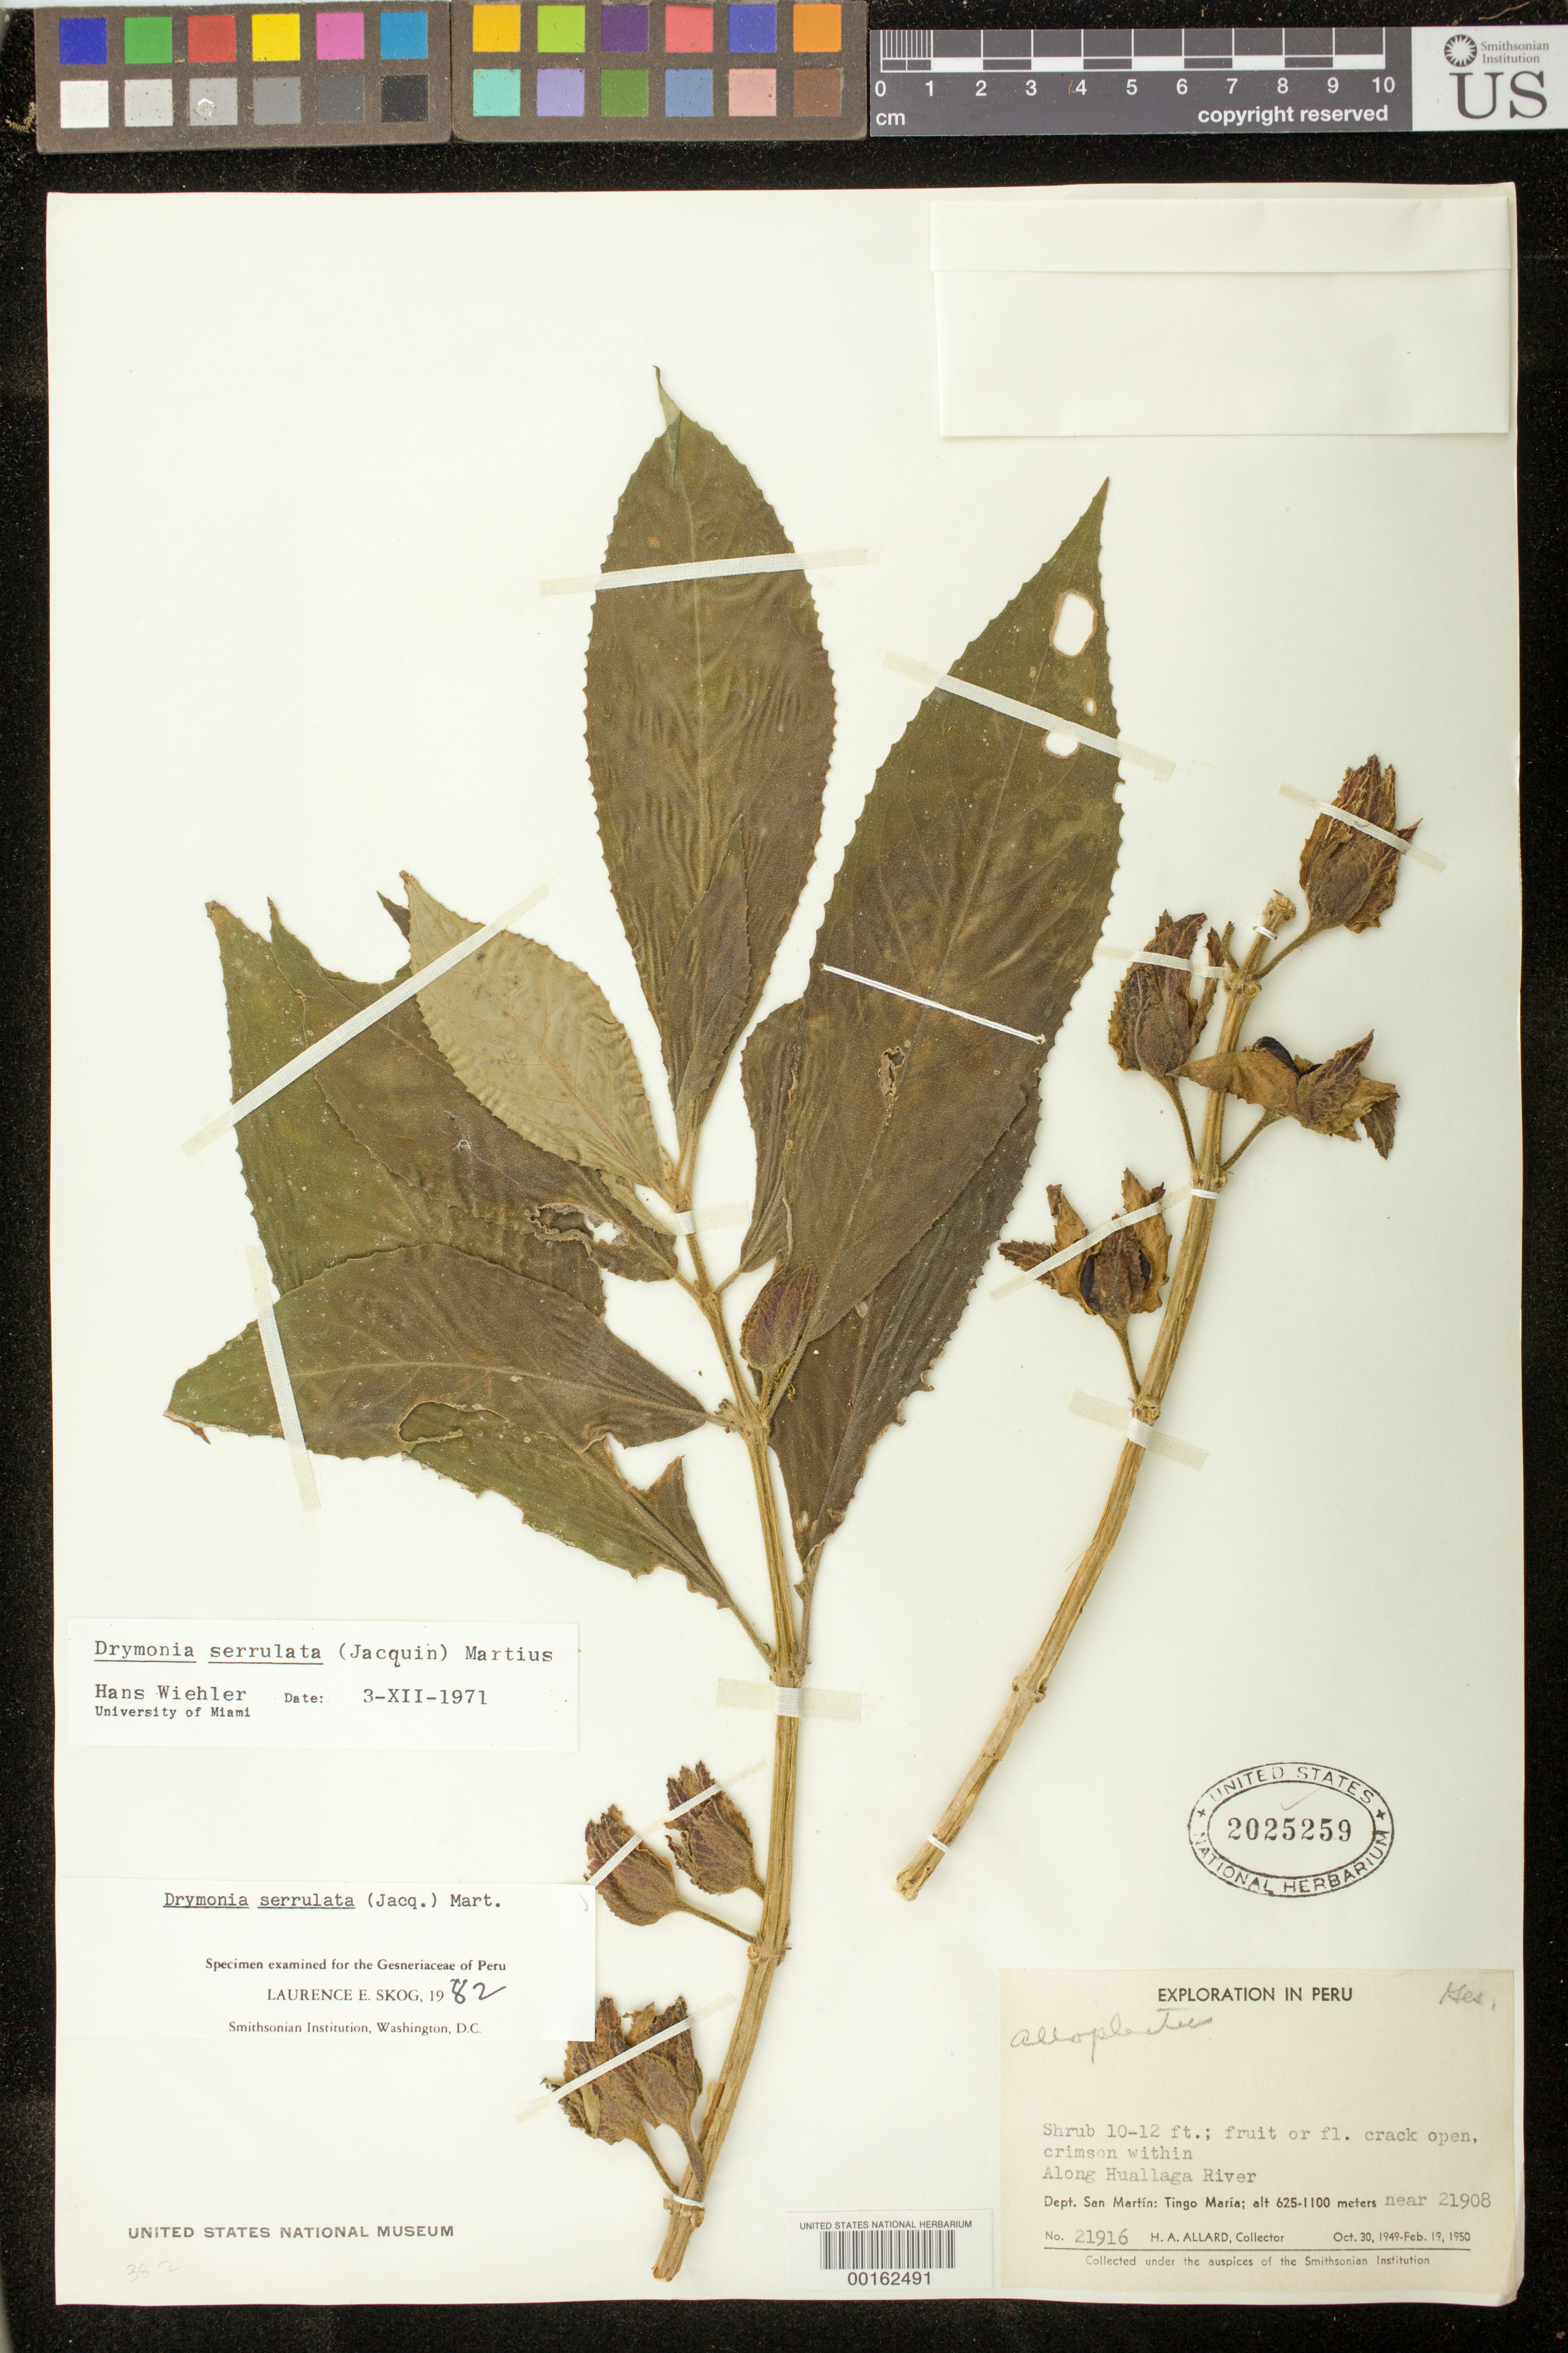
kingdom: Plantae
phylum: Tracheophyta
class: Magnoliopsida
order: Lamiales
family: Gesneriaceae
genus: Drymonia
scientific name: Drymonia serrulata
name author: (Jacq.) Mart.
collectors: H. A. Allard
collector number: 21916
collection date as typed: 1949-50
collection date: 1949/1950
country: Peru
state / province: San Martín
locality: Tingo María, along Huallaga River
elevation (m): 625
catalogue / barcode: US 2025259